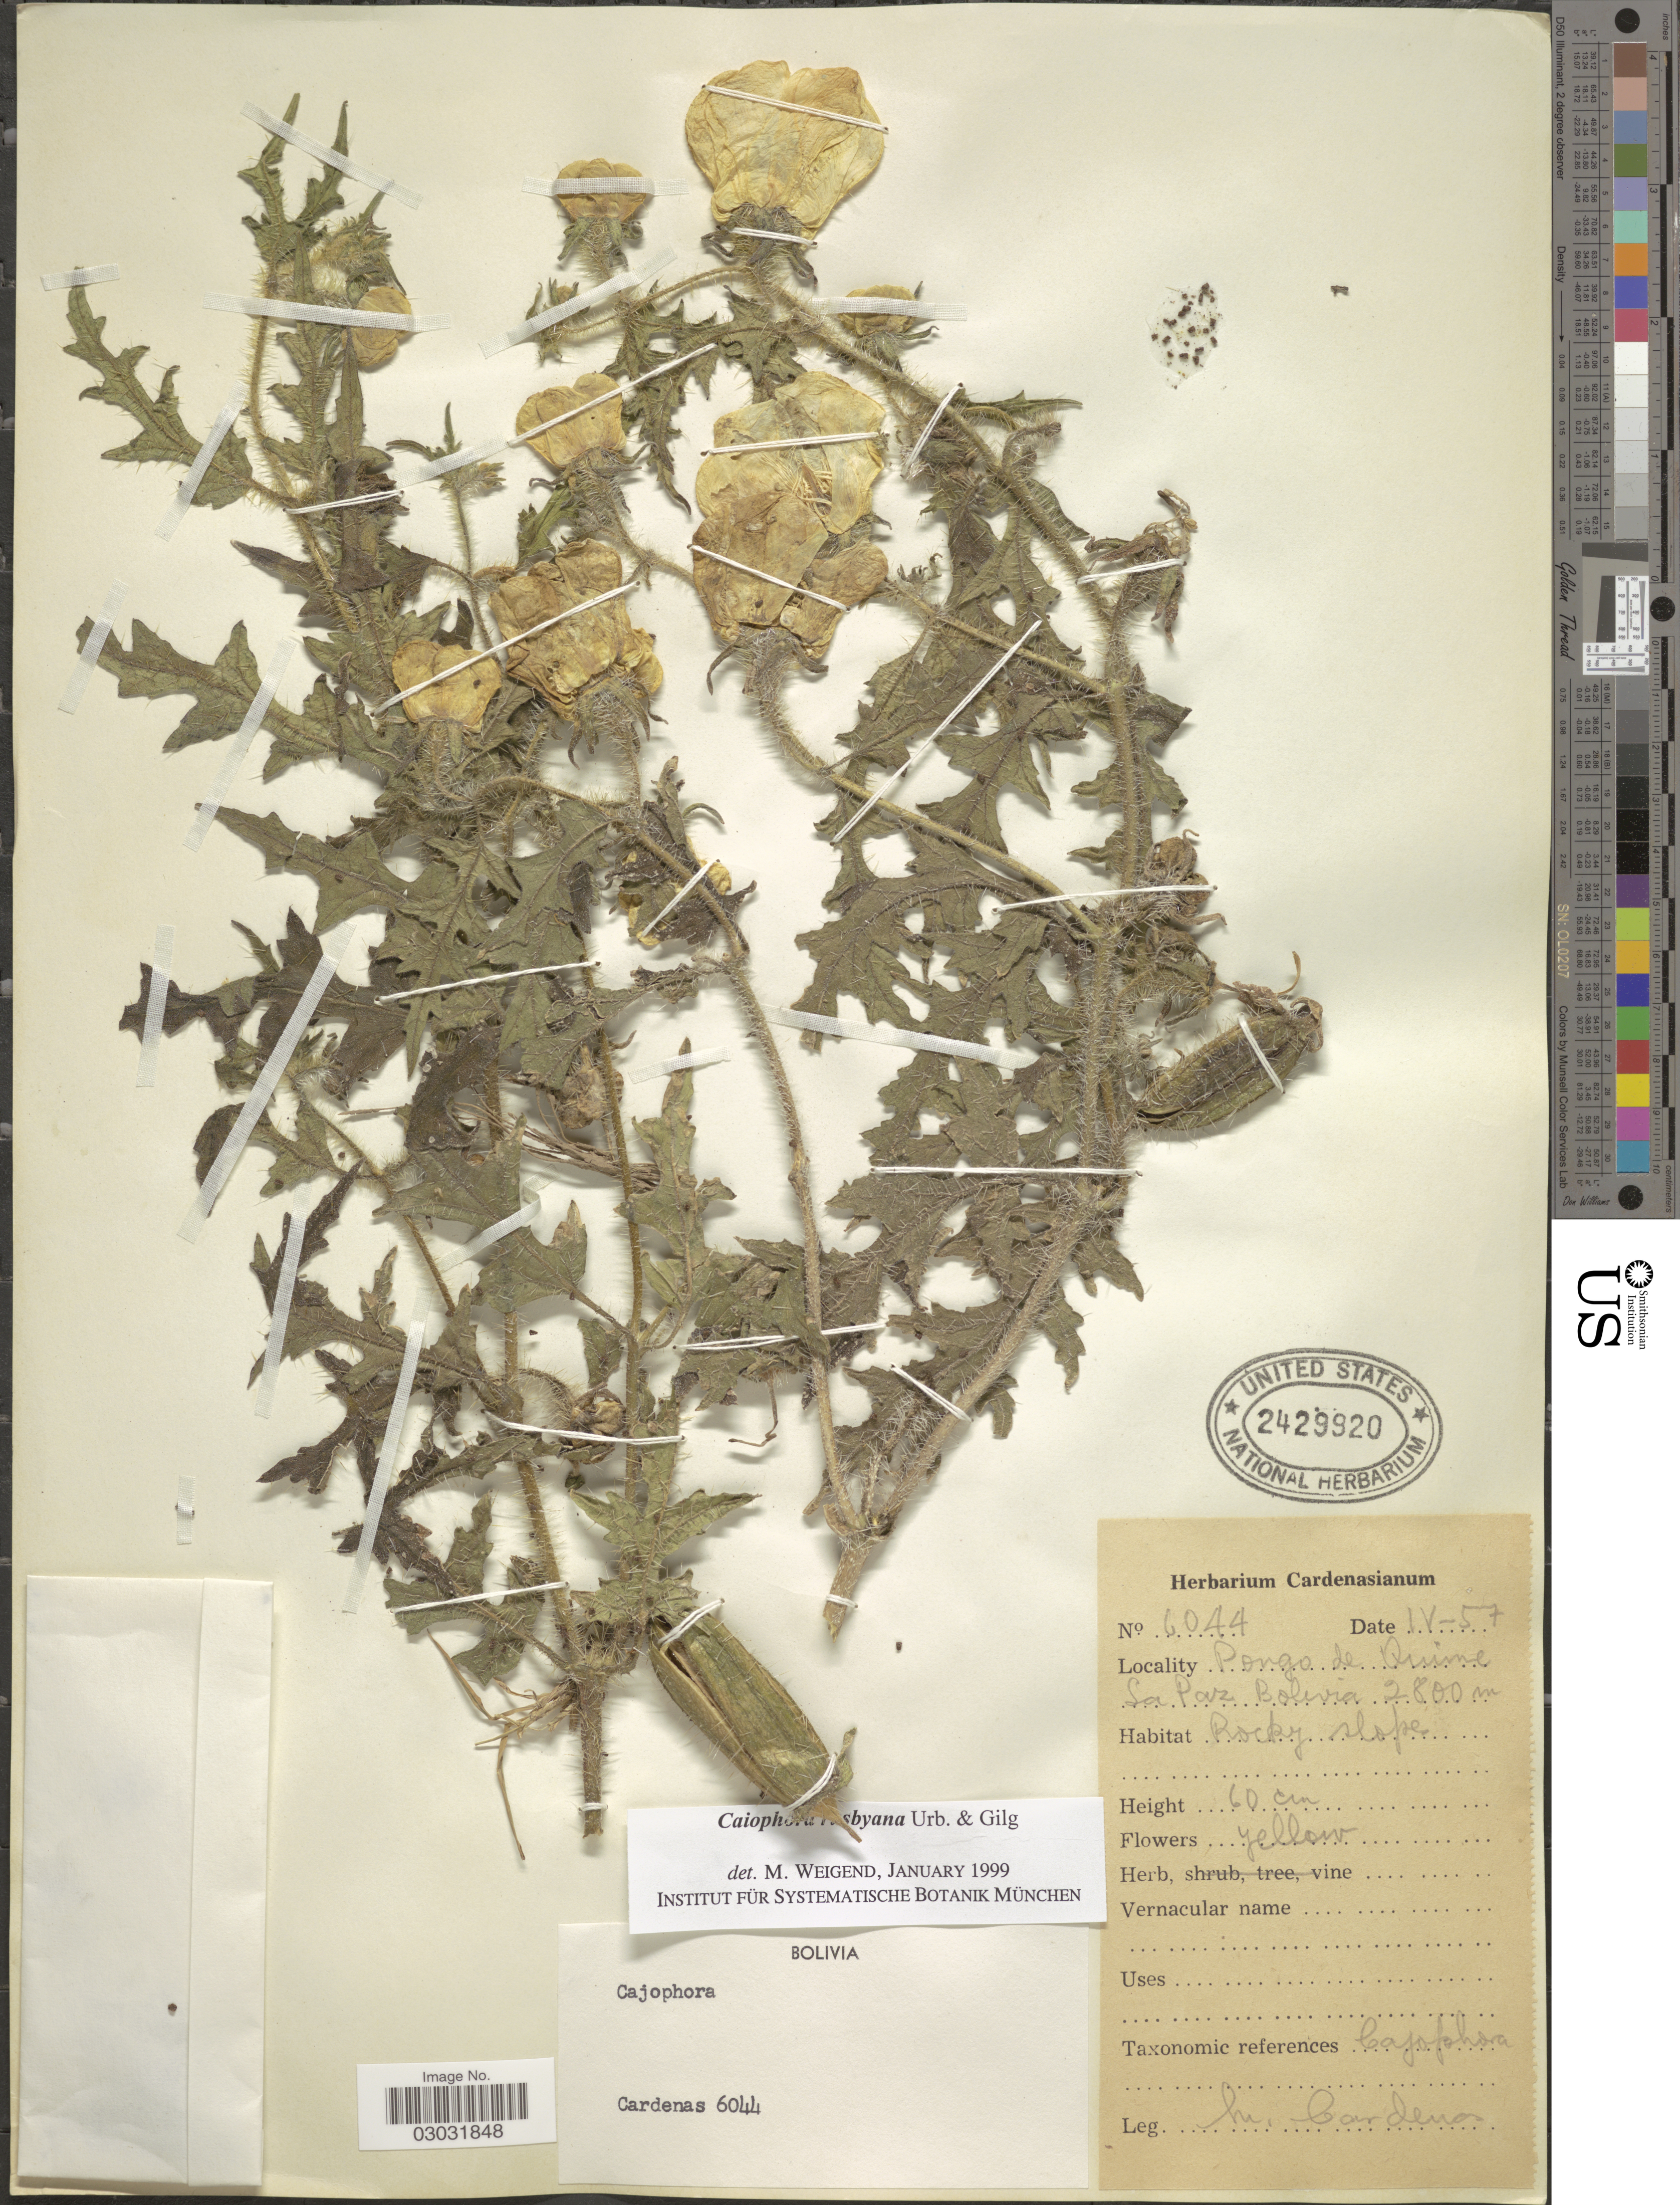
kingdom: Plantae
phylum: Tracheophyta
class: Magnoliopsida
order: Cornales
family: Loasaceae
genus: Caiophora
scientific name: Caiophora rusbyana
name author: Urb. & Gilg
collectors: M. Cárdenas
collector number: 6044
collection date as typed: Transcribed d/m/y: /4/57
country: Bolivia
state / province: La Paz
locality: Pongo de Quime.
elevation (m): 2800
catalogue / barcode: US 2429920